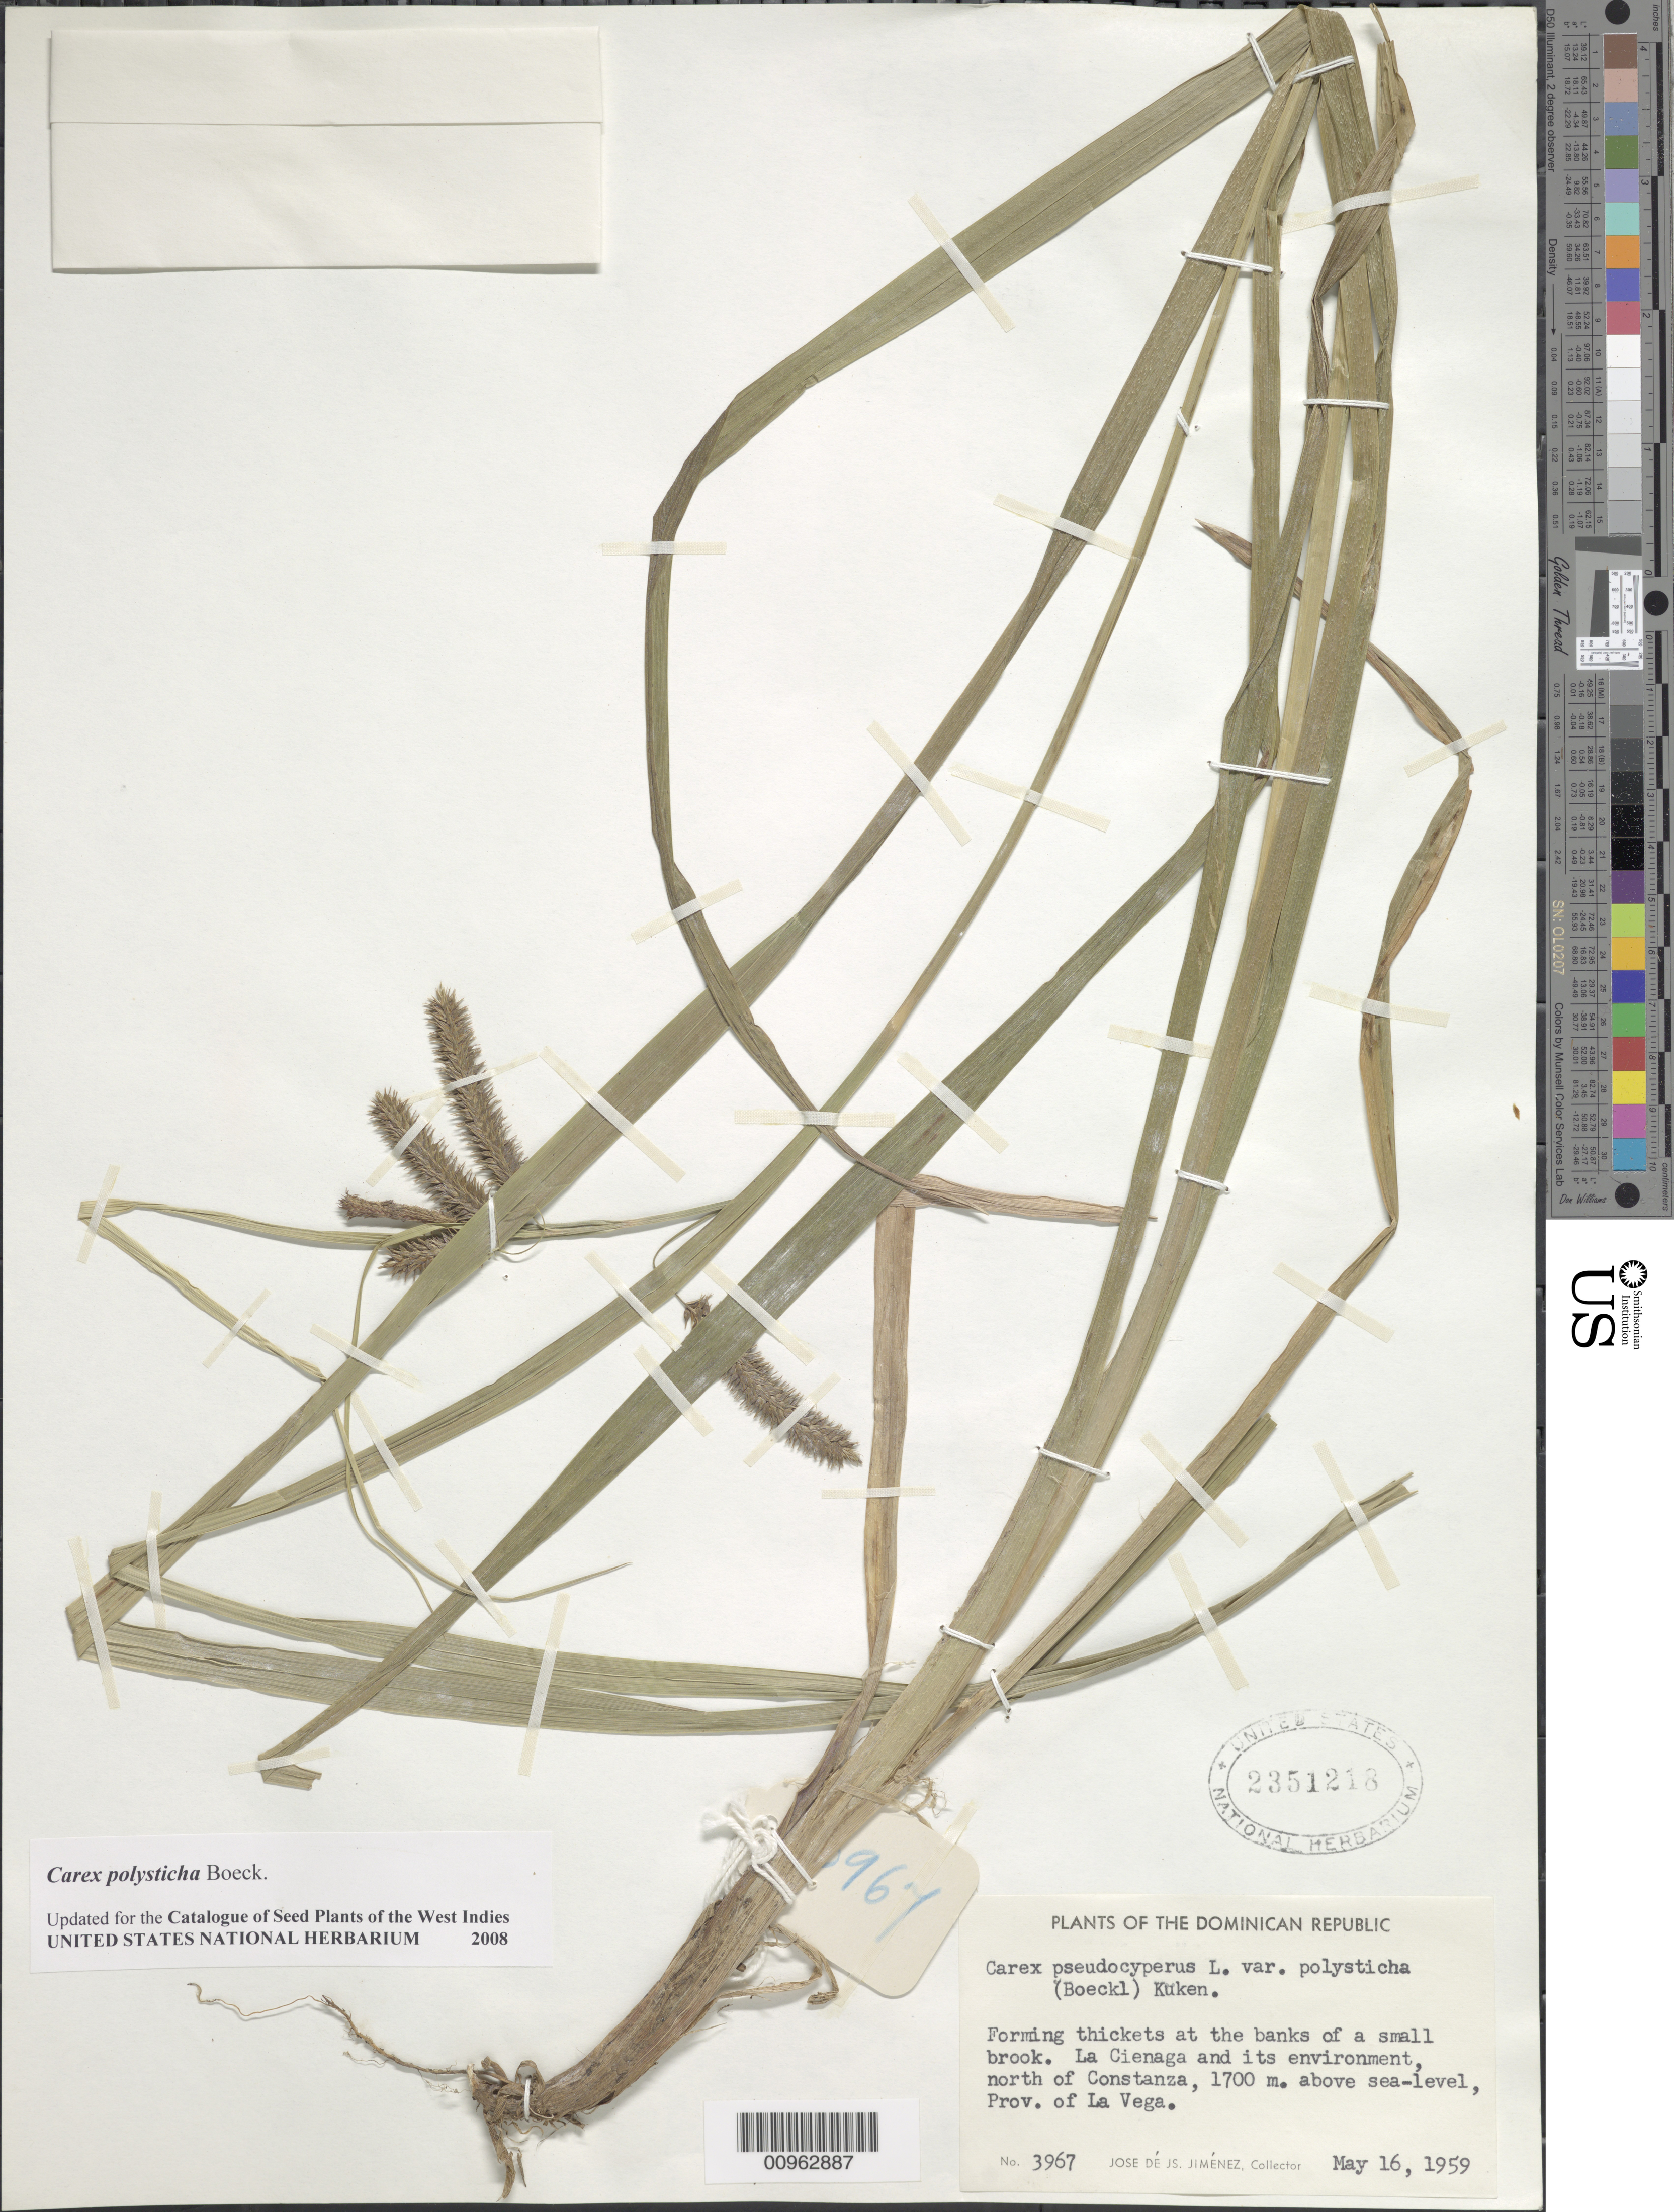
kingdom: Plantae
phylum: Tracheophyta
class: Liliopsida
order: Poales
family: Cyperaceae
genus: Carex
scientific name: Carex polysticha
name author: Boeckeler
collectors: J. J. Jiménez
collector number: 3967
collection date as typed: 16 May 1959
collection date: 1959-05-16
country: Dominican Republic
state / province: La Vega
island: Hispaniola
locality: La Cienaga and its environment, north of Constanza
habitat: At the banks of a small brook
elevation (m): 1700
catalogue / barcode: US 2351218